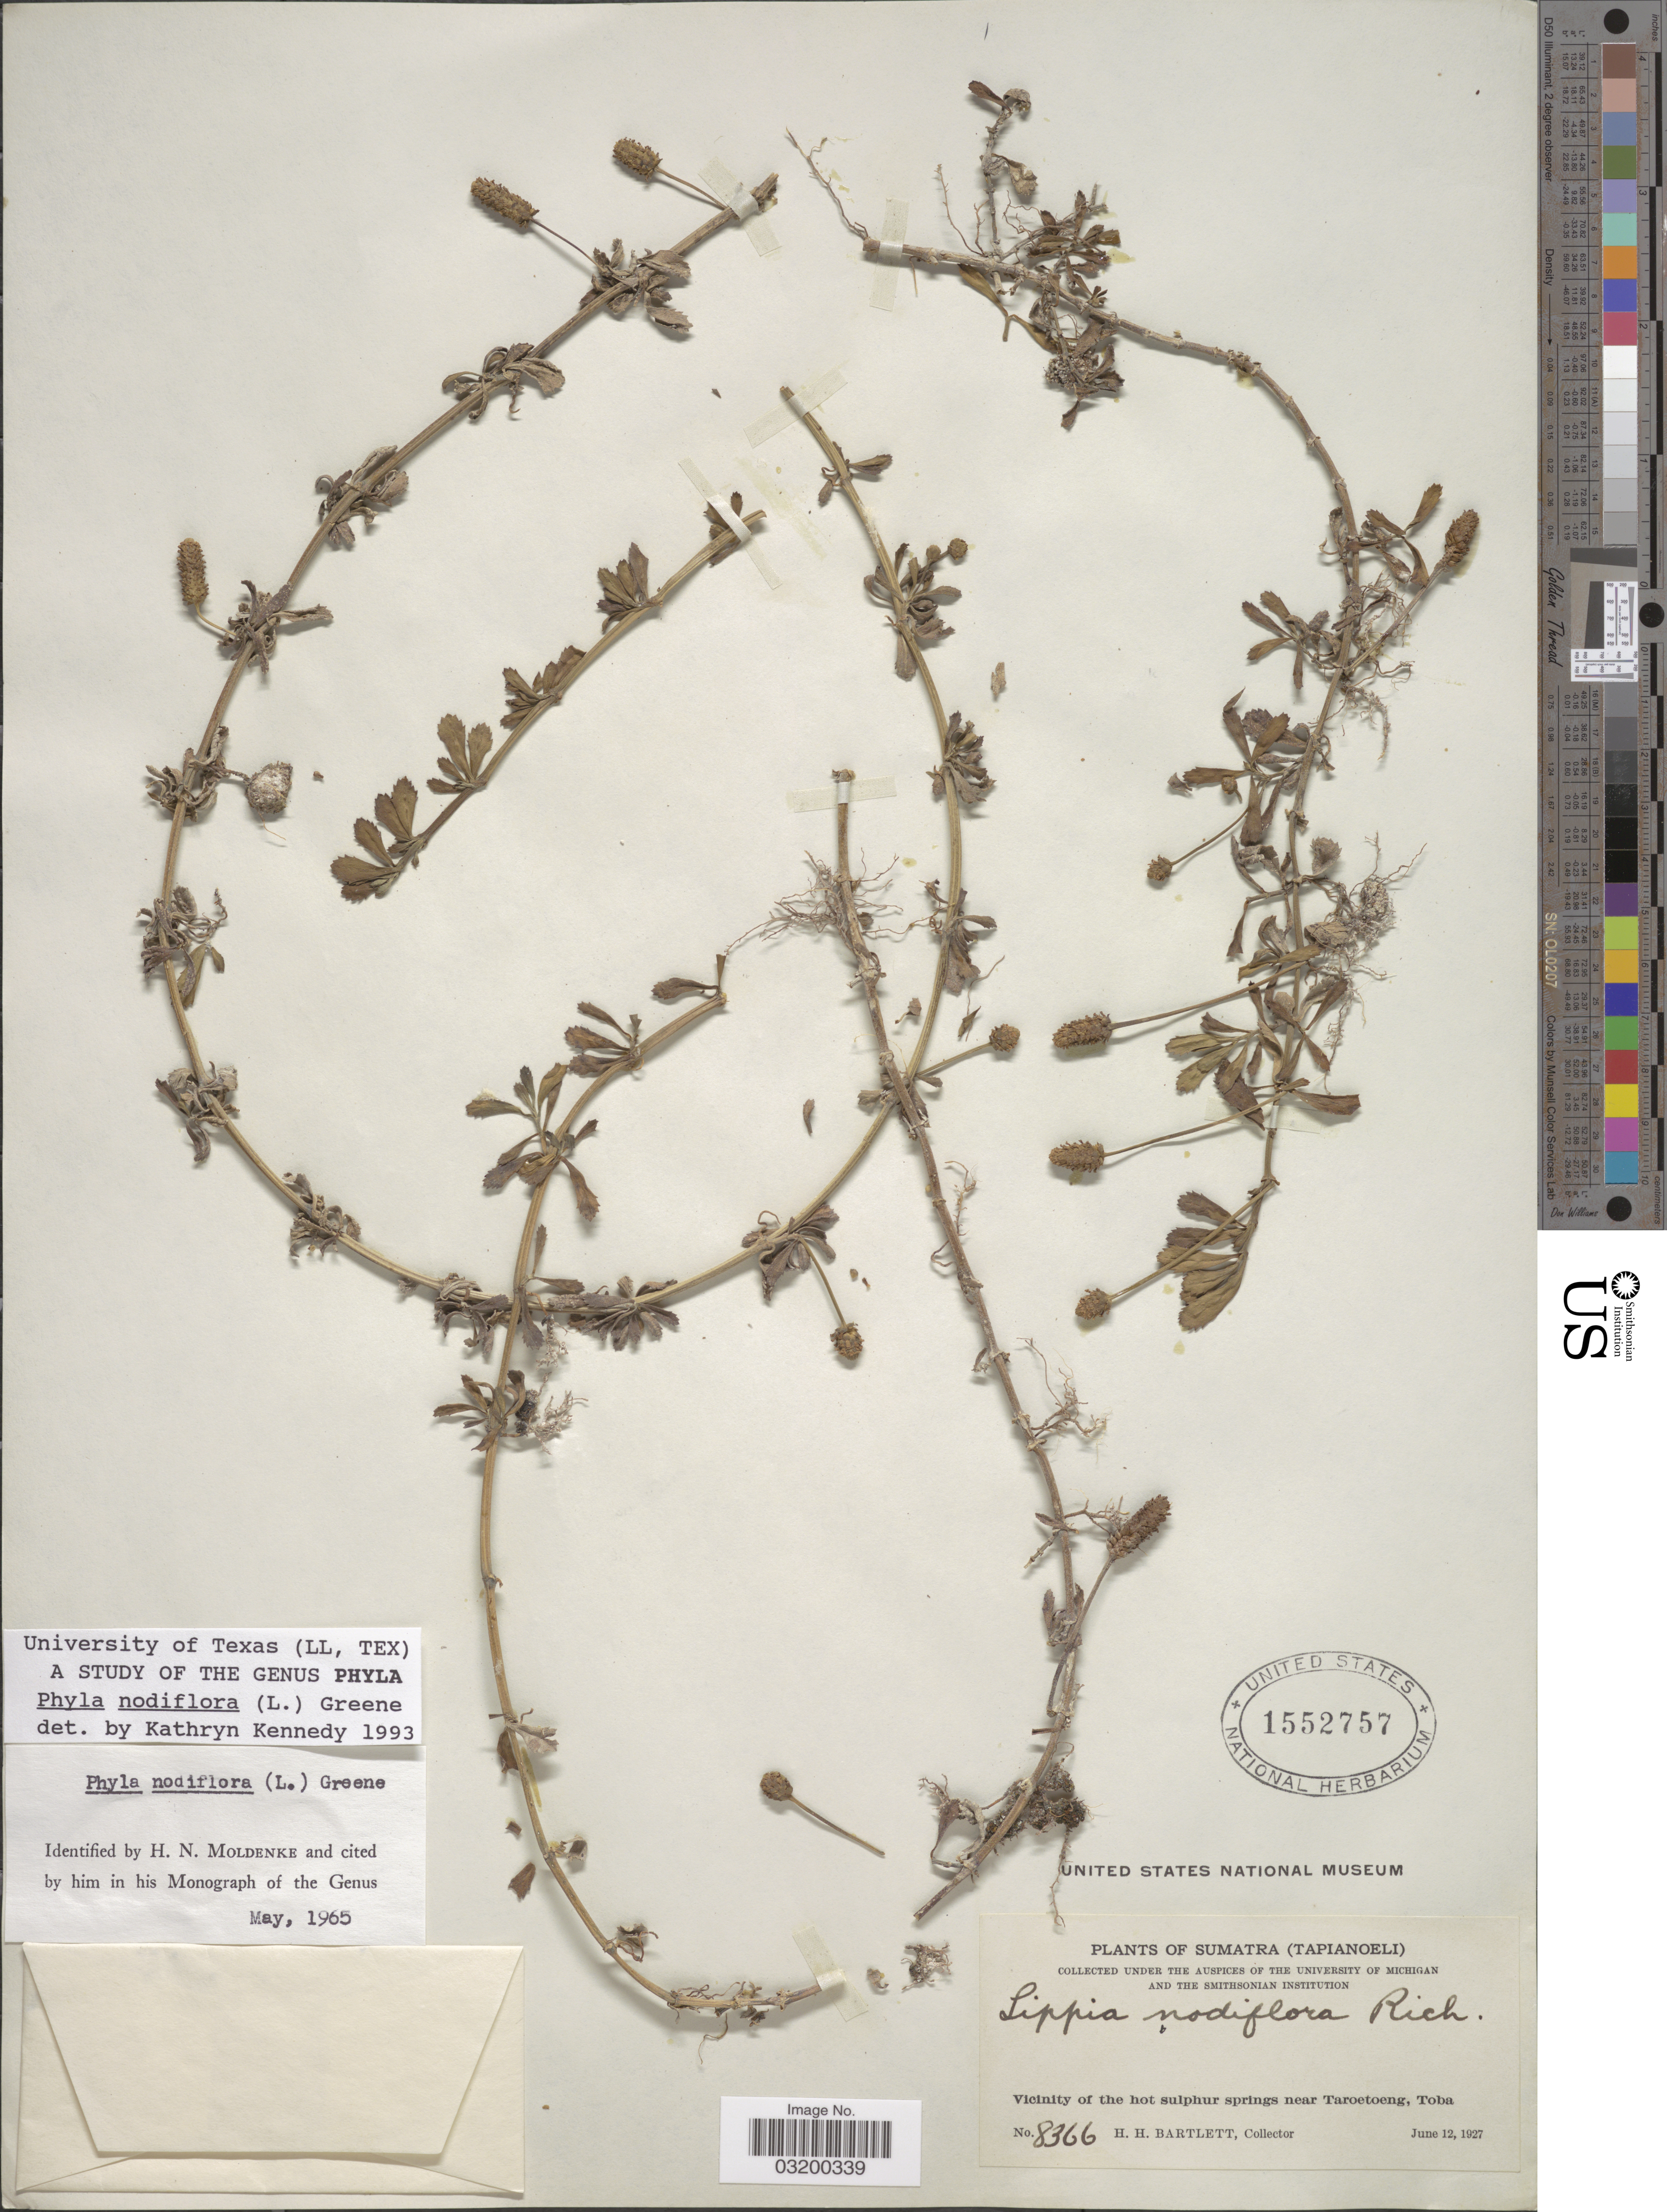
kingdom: Plantae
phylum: Tracheophyta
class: Magnoliopsida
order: Lamiales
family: Verbenaceae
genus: Phyla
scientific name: Phyla nodiflora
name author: (L.) Greene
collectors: H. H. Bartlett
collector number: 8366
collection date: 1927-06-12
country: Indonesia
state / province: Sumatra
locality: Tapianoeli. Vicinity of the hot sulphur springs near Taroetoeng, Toba.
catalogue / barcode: US 1552757